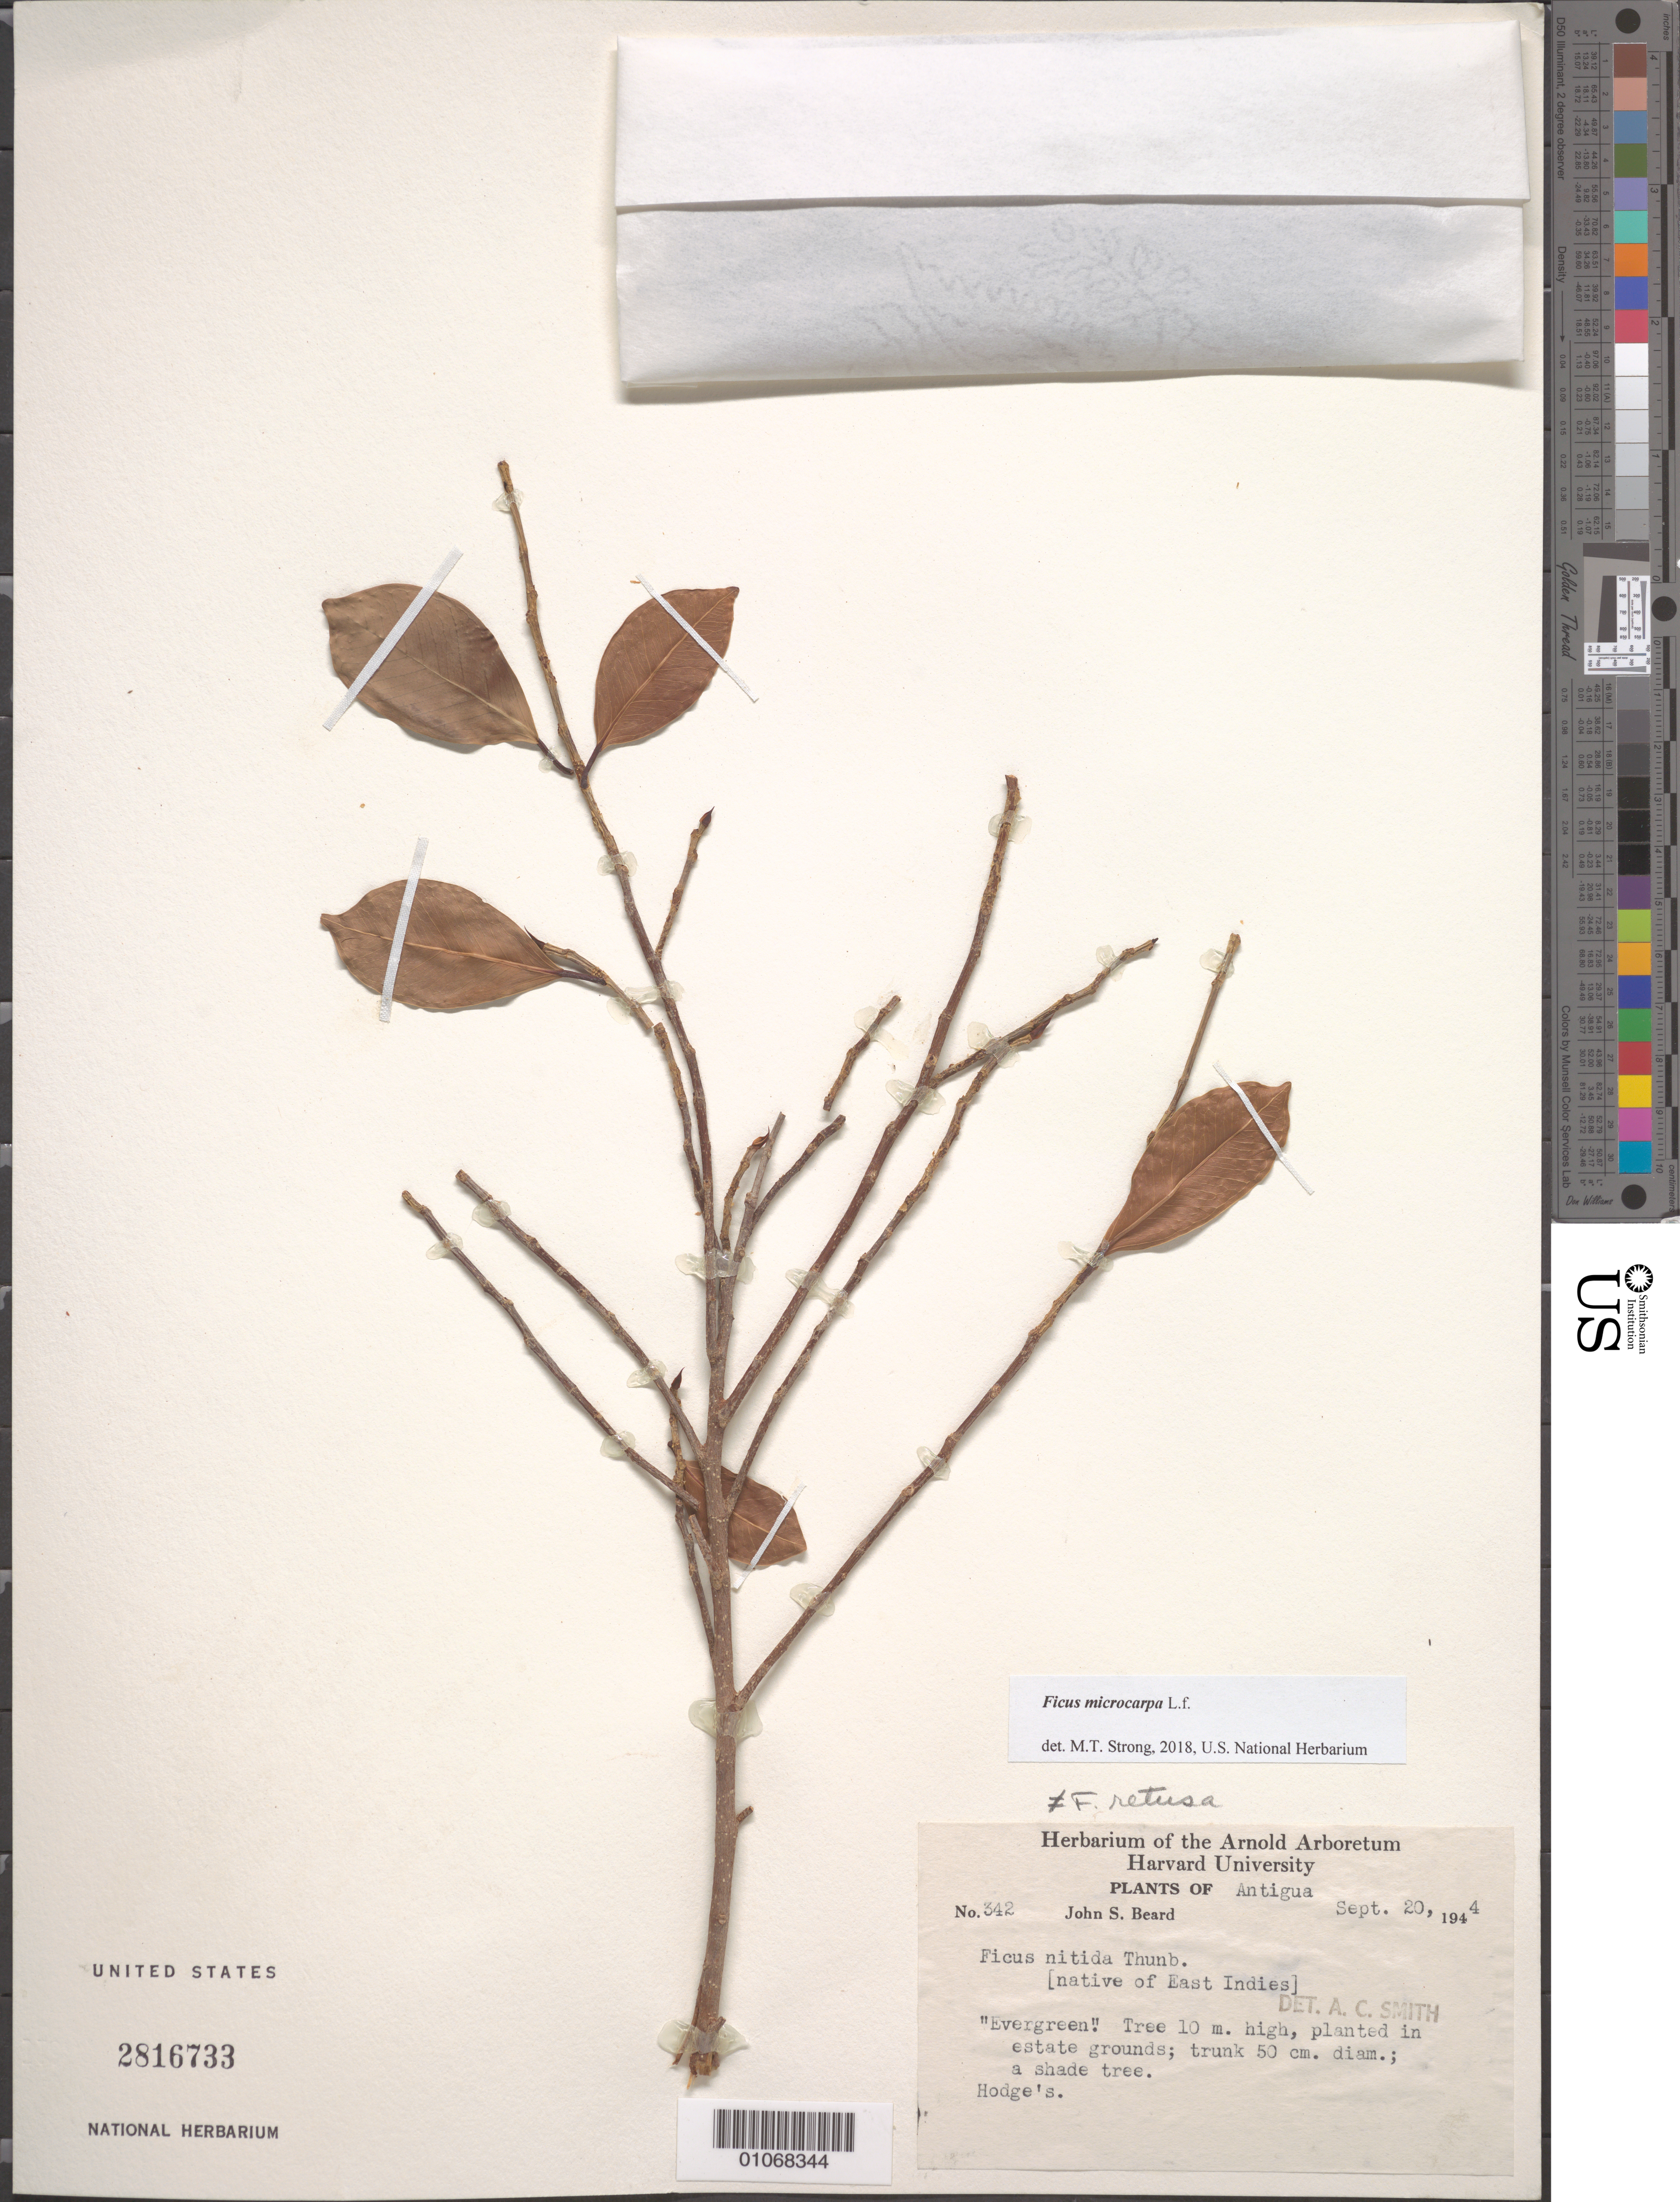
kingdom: Plantae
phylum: Tracheophyta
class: Magnoliopsida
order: Rosales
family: Moraceae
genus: Ficus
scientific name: Ficus microcarpa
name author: L. f.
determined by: Strong, M. T., (US), Smithsonian Institution - National Museum of Natural History (UNITED STATES)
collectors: J. Beard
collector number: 342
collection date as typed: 20 Sep 1944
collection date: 1944-09-20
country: Antigua and Barbuda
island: Antigua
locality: Planted in estate grounds.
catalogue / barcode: US 2816733